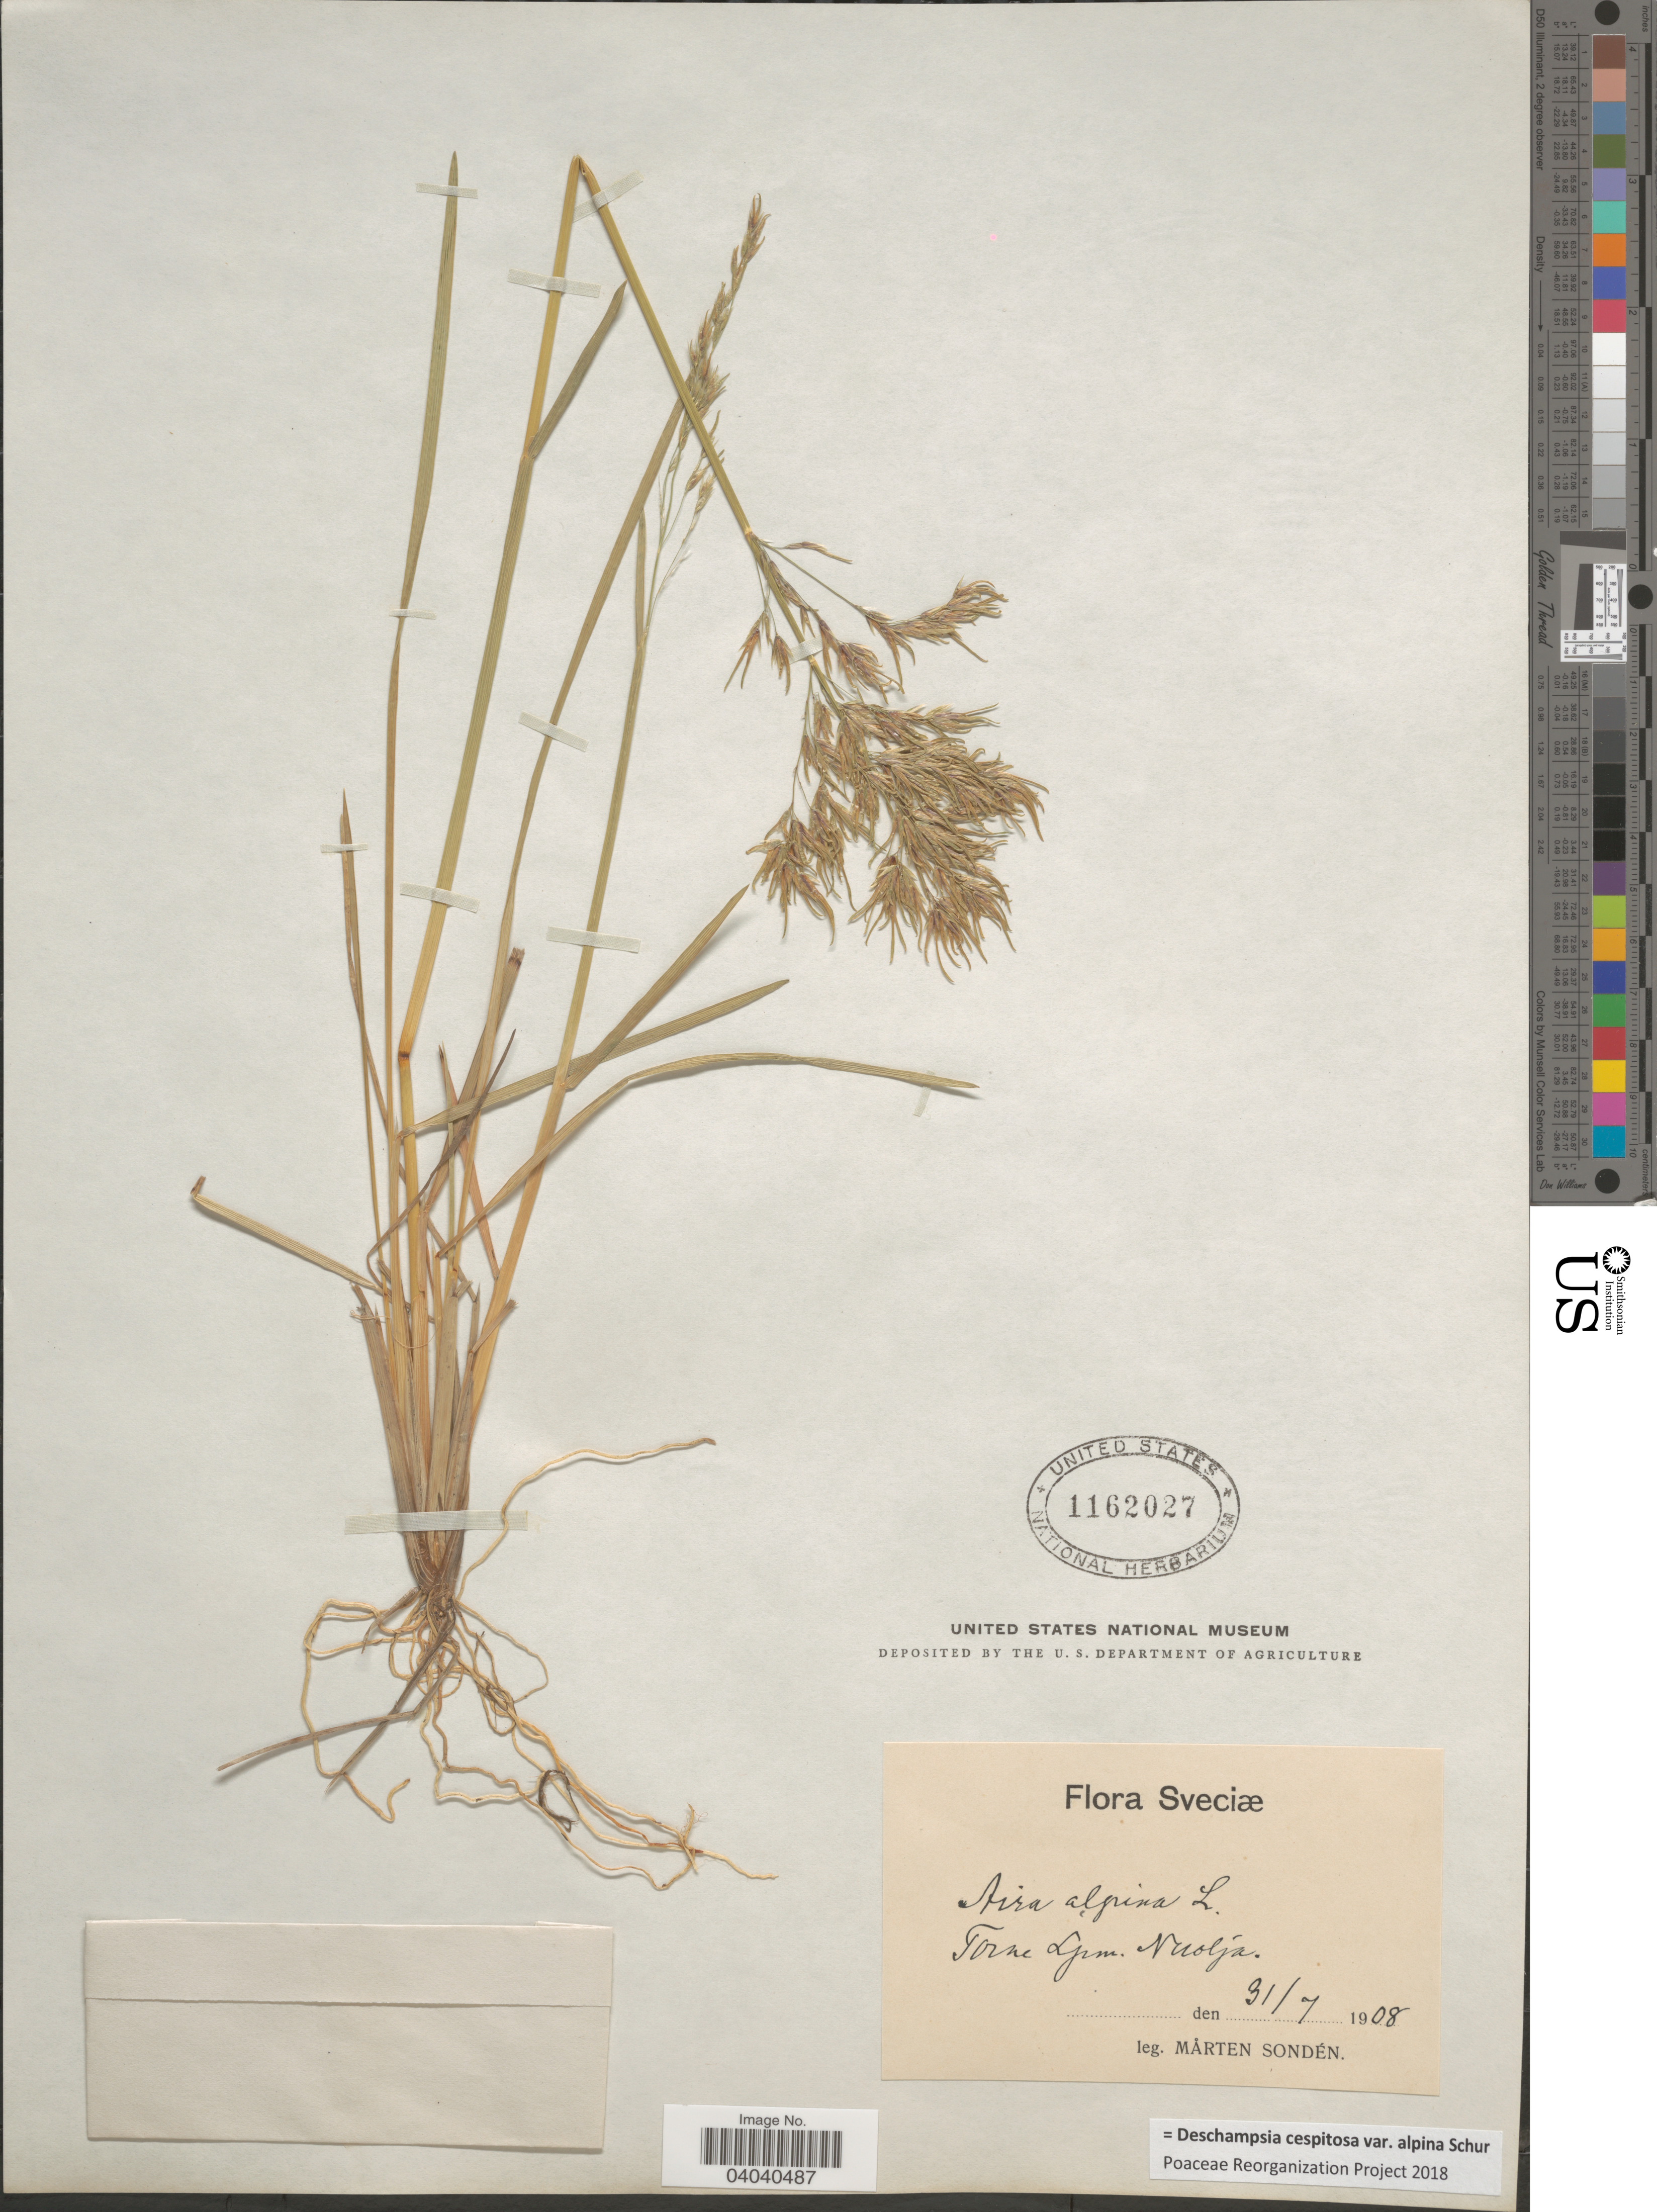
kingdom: Plantae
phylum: Tracheophyta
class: Liliopsida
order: Poales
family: Poaceae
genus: Deschampsia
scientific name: Deschampsia cespitosa var. alpina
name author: Vasey ex W.J. Beal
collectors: M. Sondén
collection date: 1908-07-31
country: Sweden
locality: Sveciæ. Torne Lpm. Nuoljá.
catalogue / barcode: US 1162027